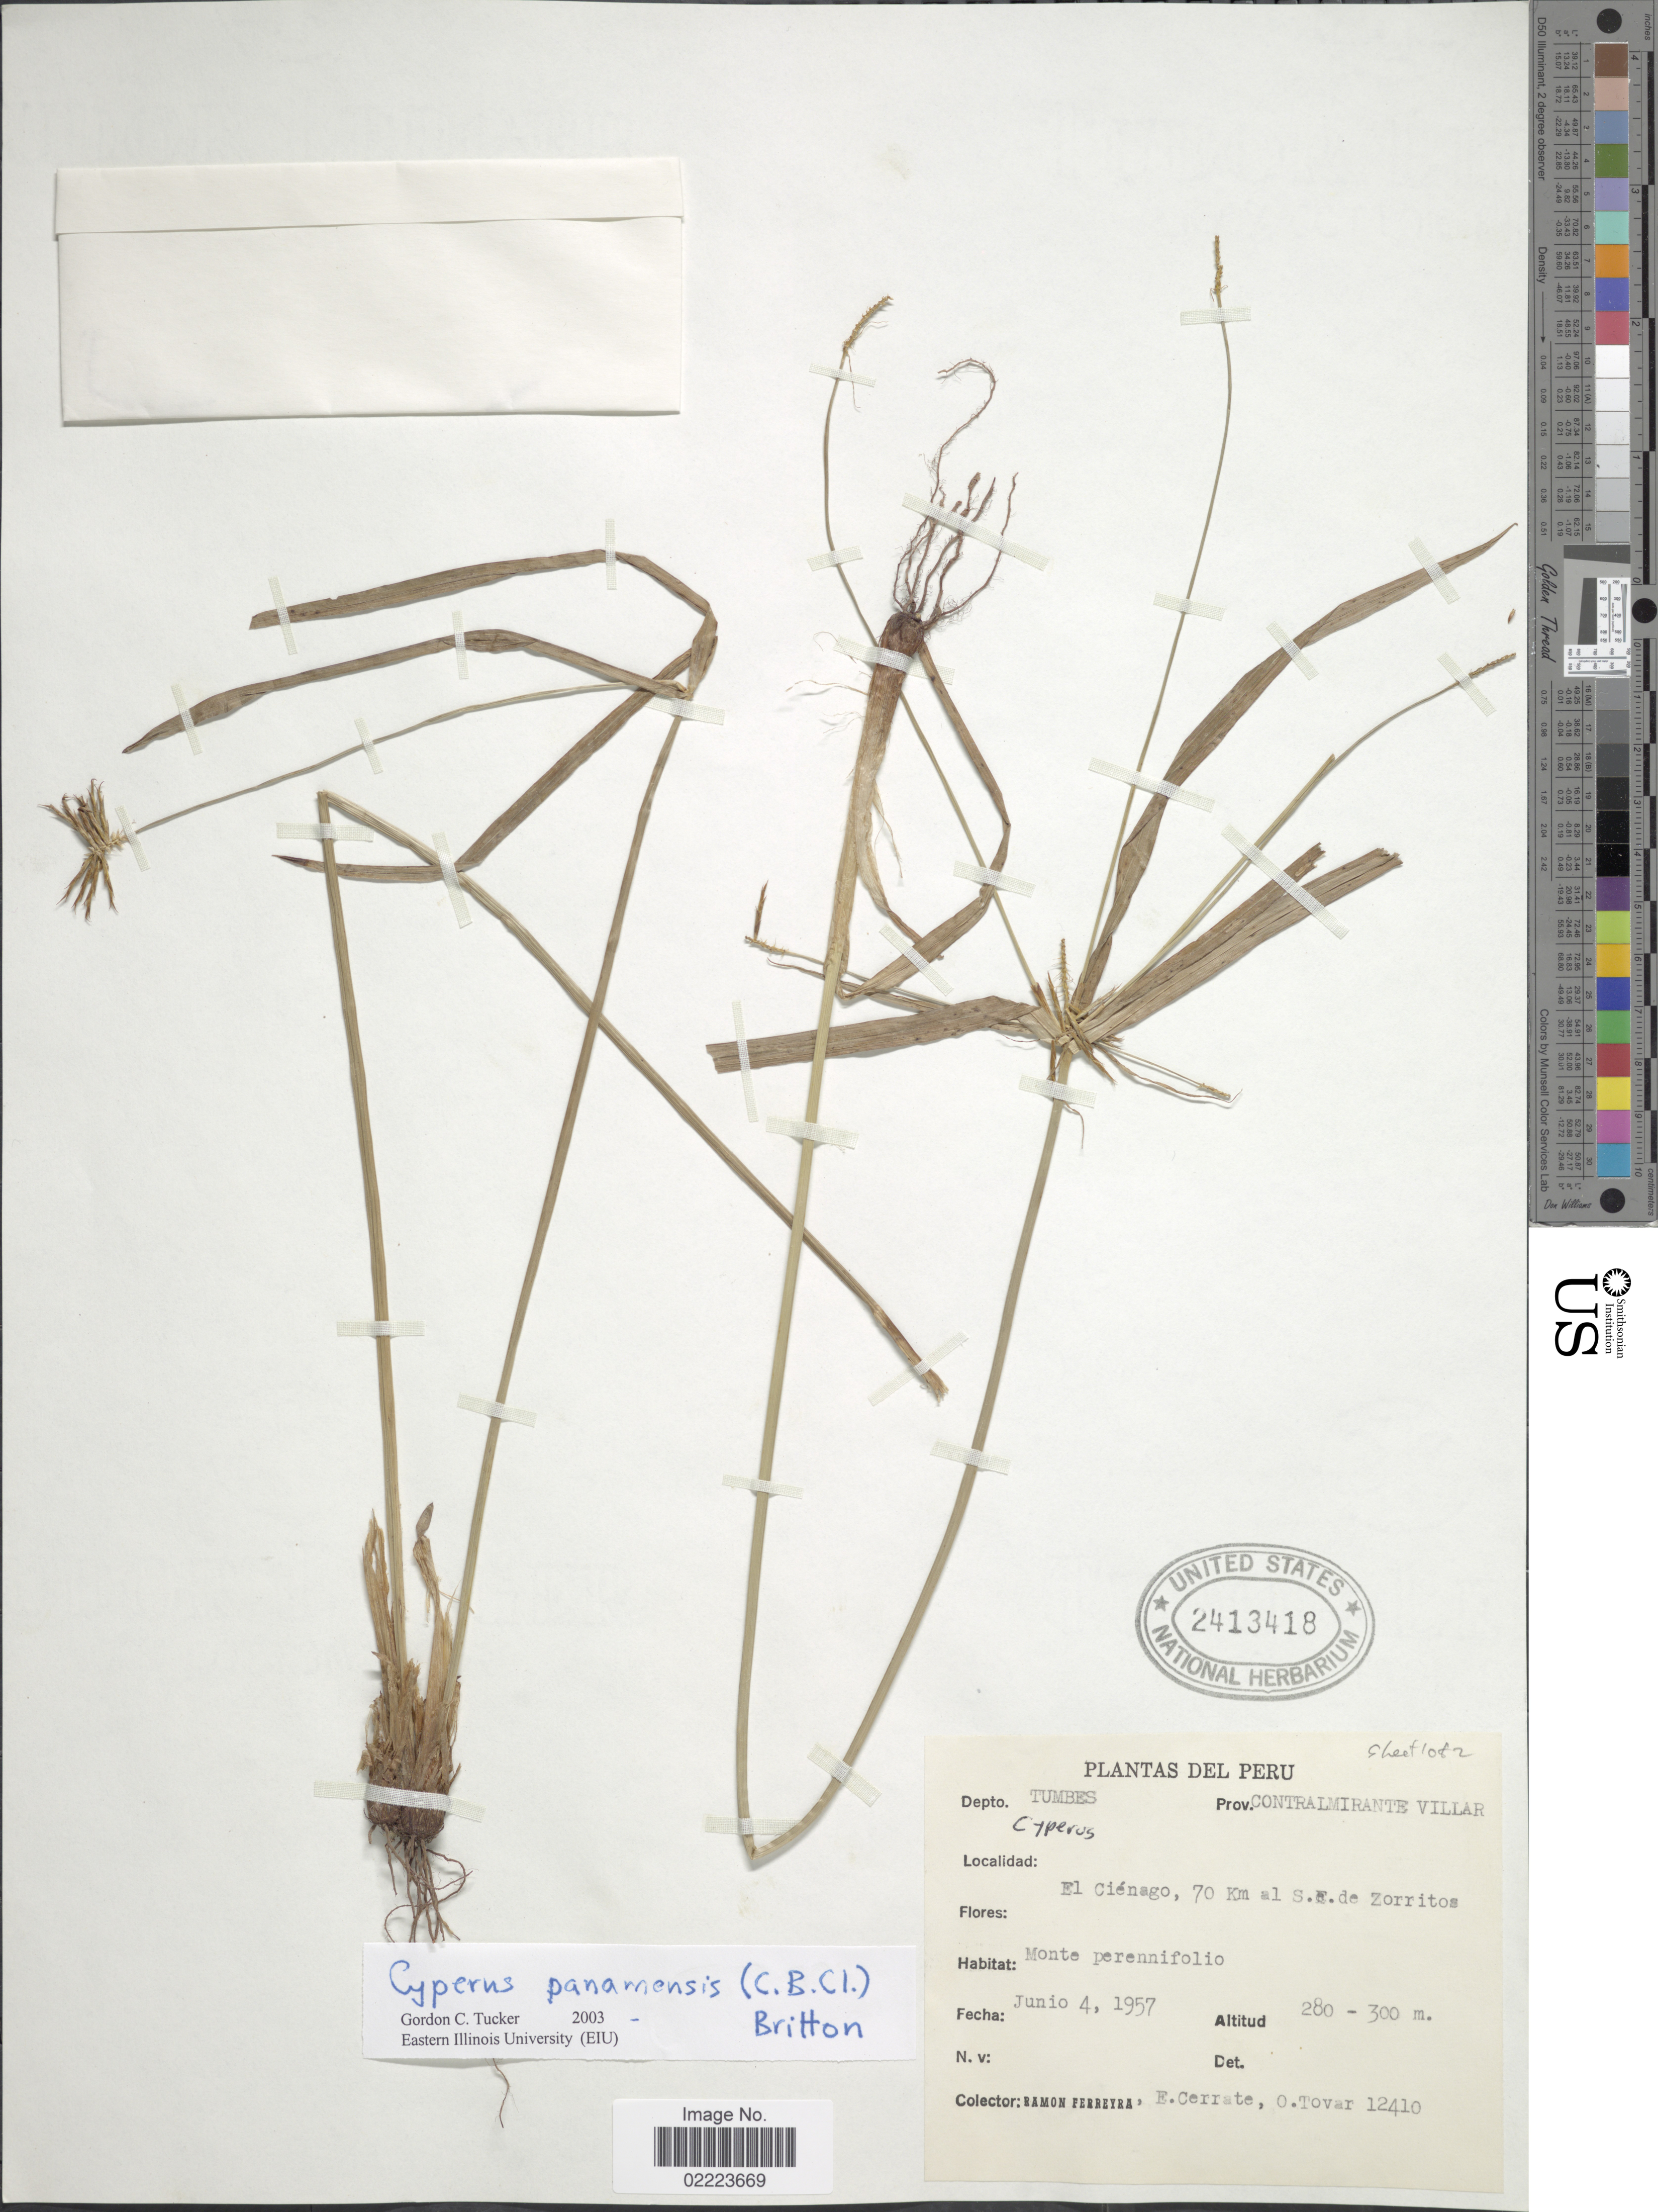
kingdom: Plantae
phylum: Tracheophyta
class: Liliopsida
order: Poales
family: Cyperaceae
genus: Cyperus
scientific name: Cyperus panamensis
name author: (C.B. Clarke) Britton ex Standl.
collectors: R. A. Ferreyra, E. Cerrate & Ó. Tovar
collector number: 12410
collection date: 1957-06-04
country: Peru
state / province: Tumbes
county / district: Contralmirante Villar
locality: Prov. Contralmirante Villiar, El Cienego, 70 km al S.E. de Zorritos, Monte perennifolio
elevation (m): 280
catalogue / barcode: US 2413418